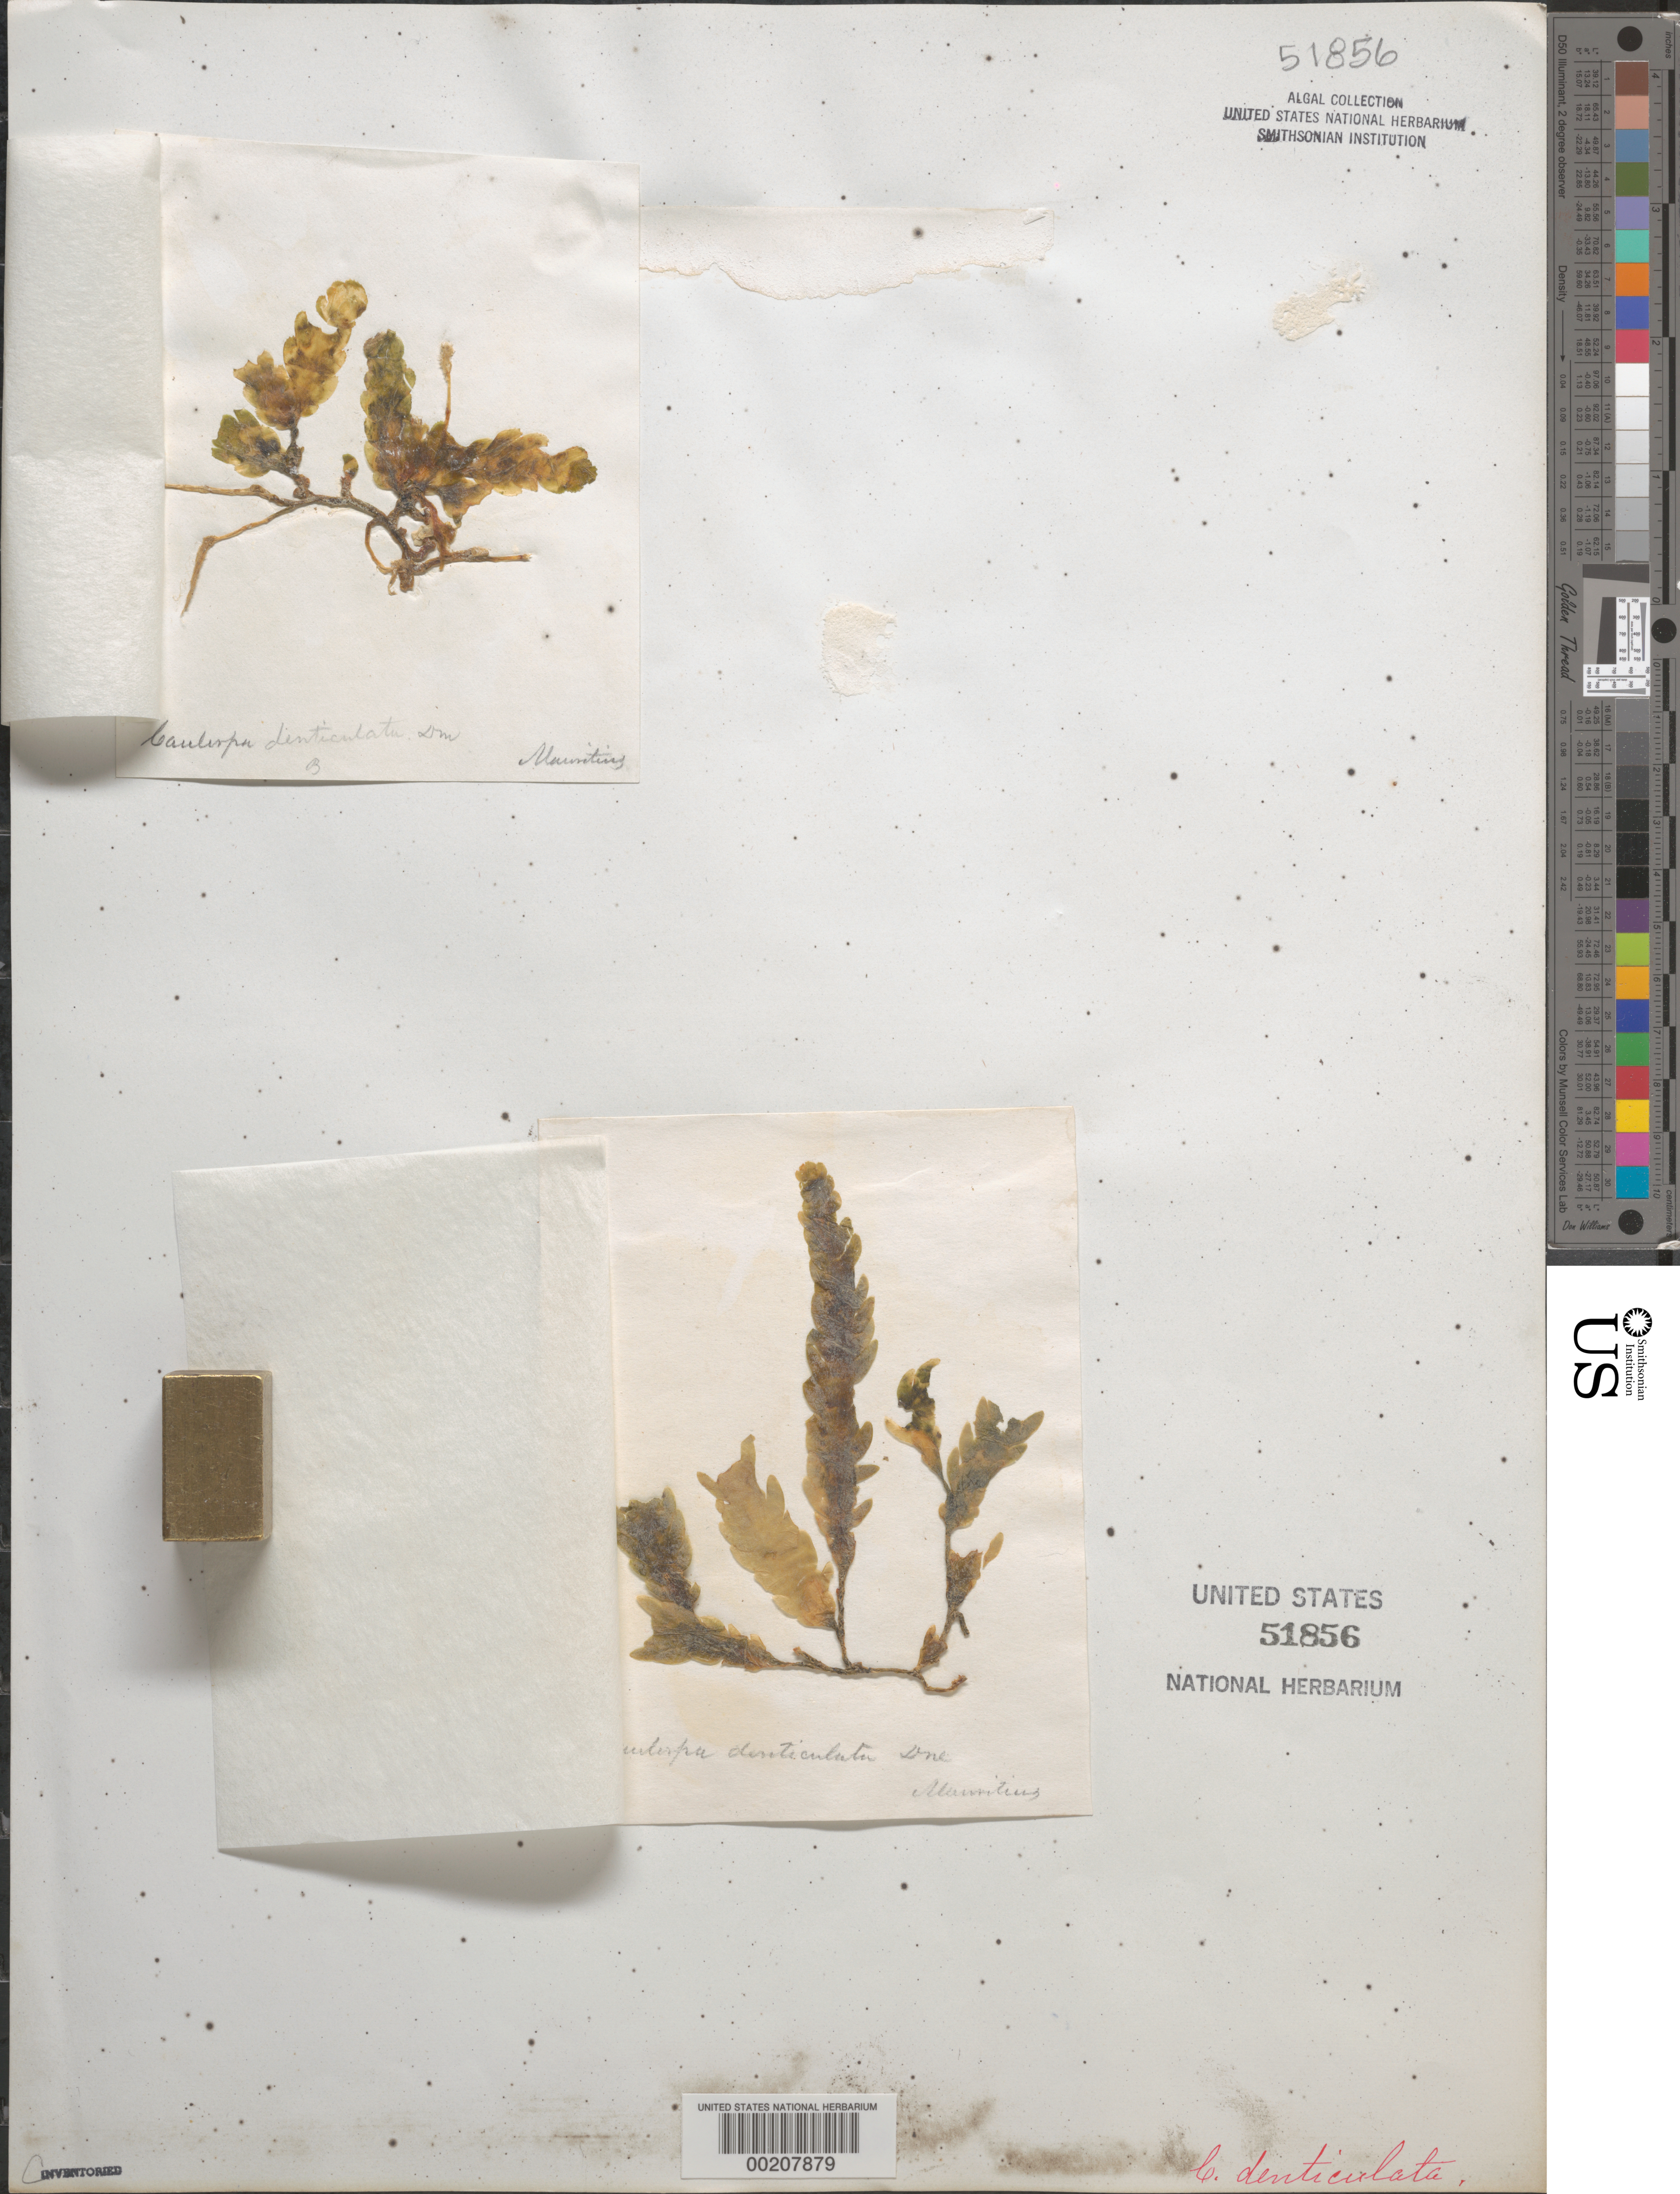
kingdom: Plantae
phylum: Chlorophyta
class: Ulvophyceae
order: Bryopsidales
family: Caulerpaceae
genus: Caulerpa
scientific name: Caulerpa denticulata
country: Mauritius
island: Mauritius Island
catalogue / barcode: US 51856